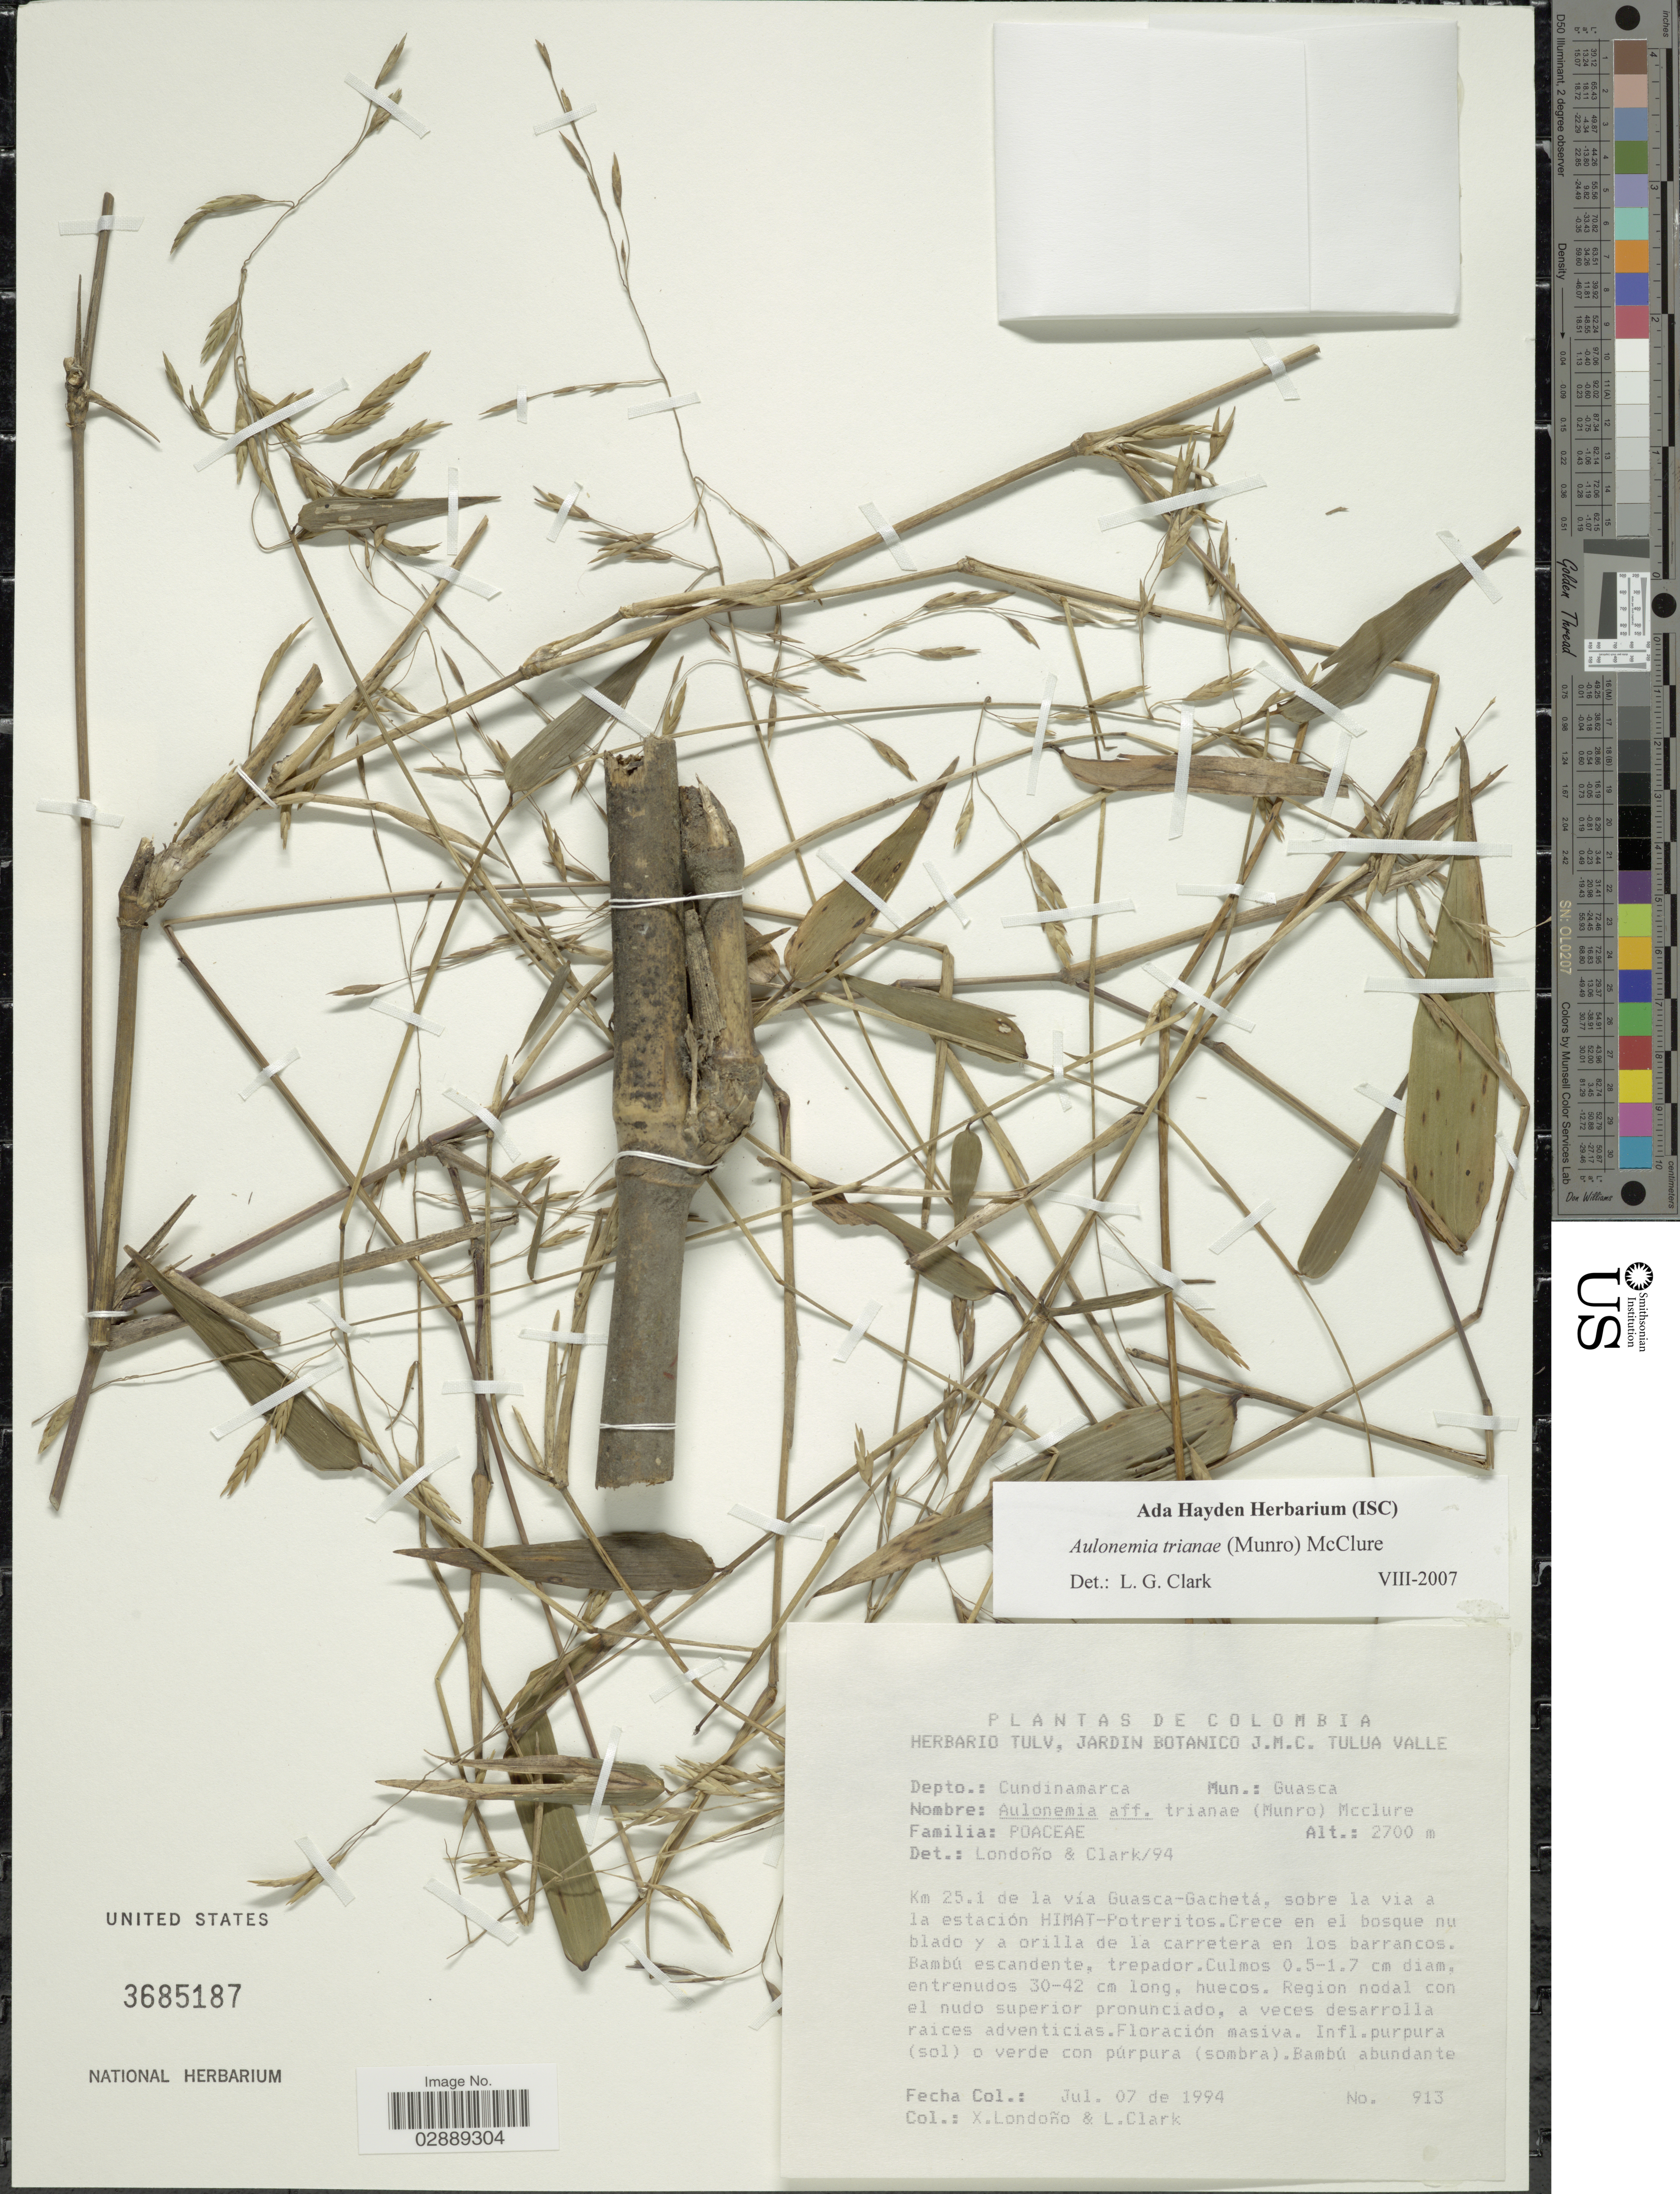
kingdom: Plantae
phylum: Tracheophyta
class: Liliopsida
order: Poales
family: Poaceae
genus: Aulonemia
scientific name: Aulonemia trianae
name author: (Munro) McClure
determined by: Clark, Lynn G., (ISC), Iowa State University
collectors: X. Londoño & L. Clark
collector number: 913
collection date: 1994-07-07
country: Colombia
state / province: Cundinamarca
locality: Km 25.1 de la via Guasca-Gacheta, sobre la via a la estacion HIMAT-Potreritos.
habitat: Crece en el bosque nu blado y a orilla de la carretea en los barranos.Bambu abundante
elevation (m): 2700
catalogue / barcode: US 3685157